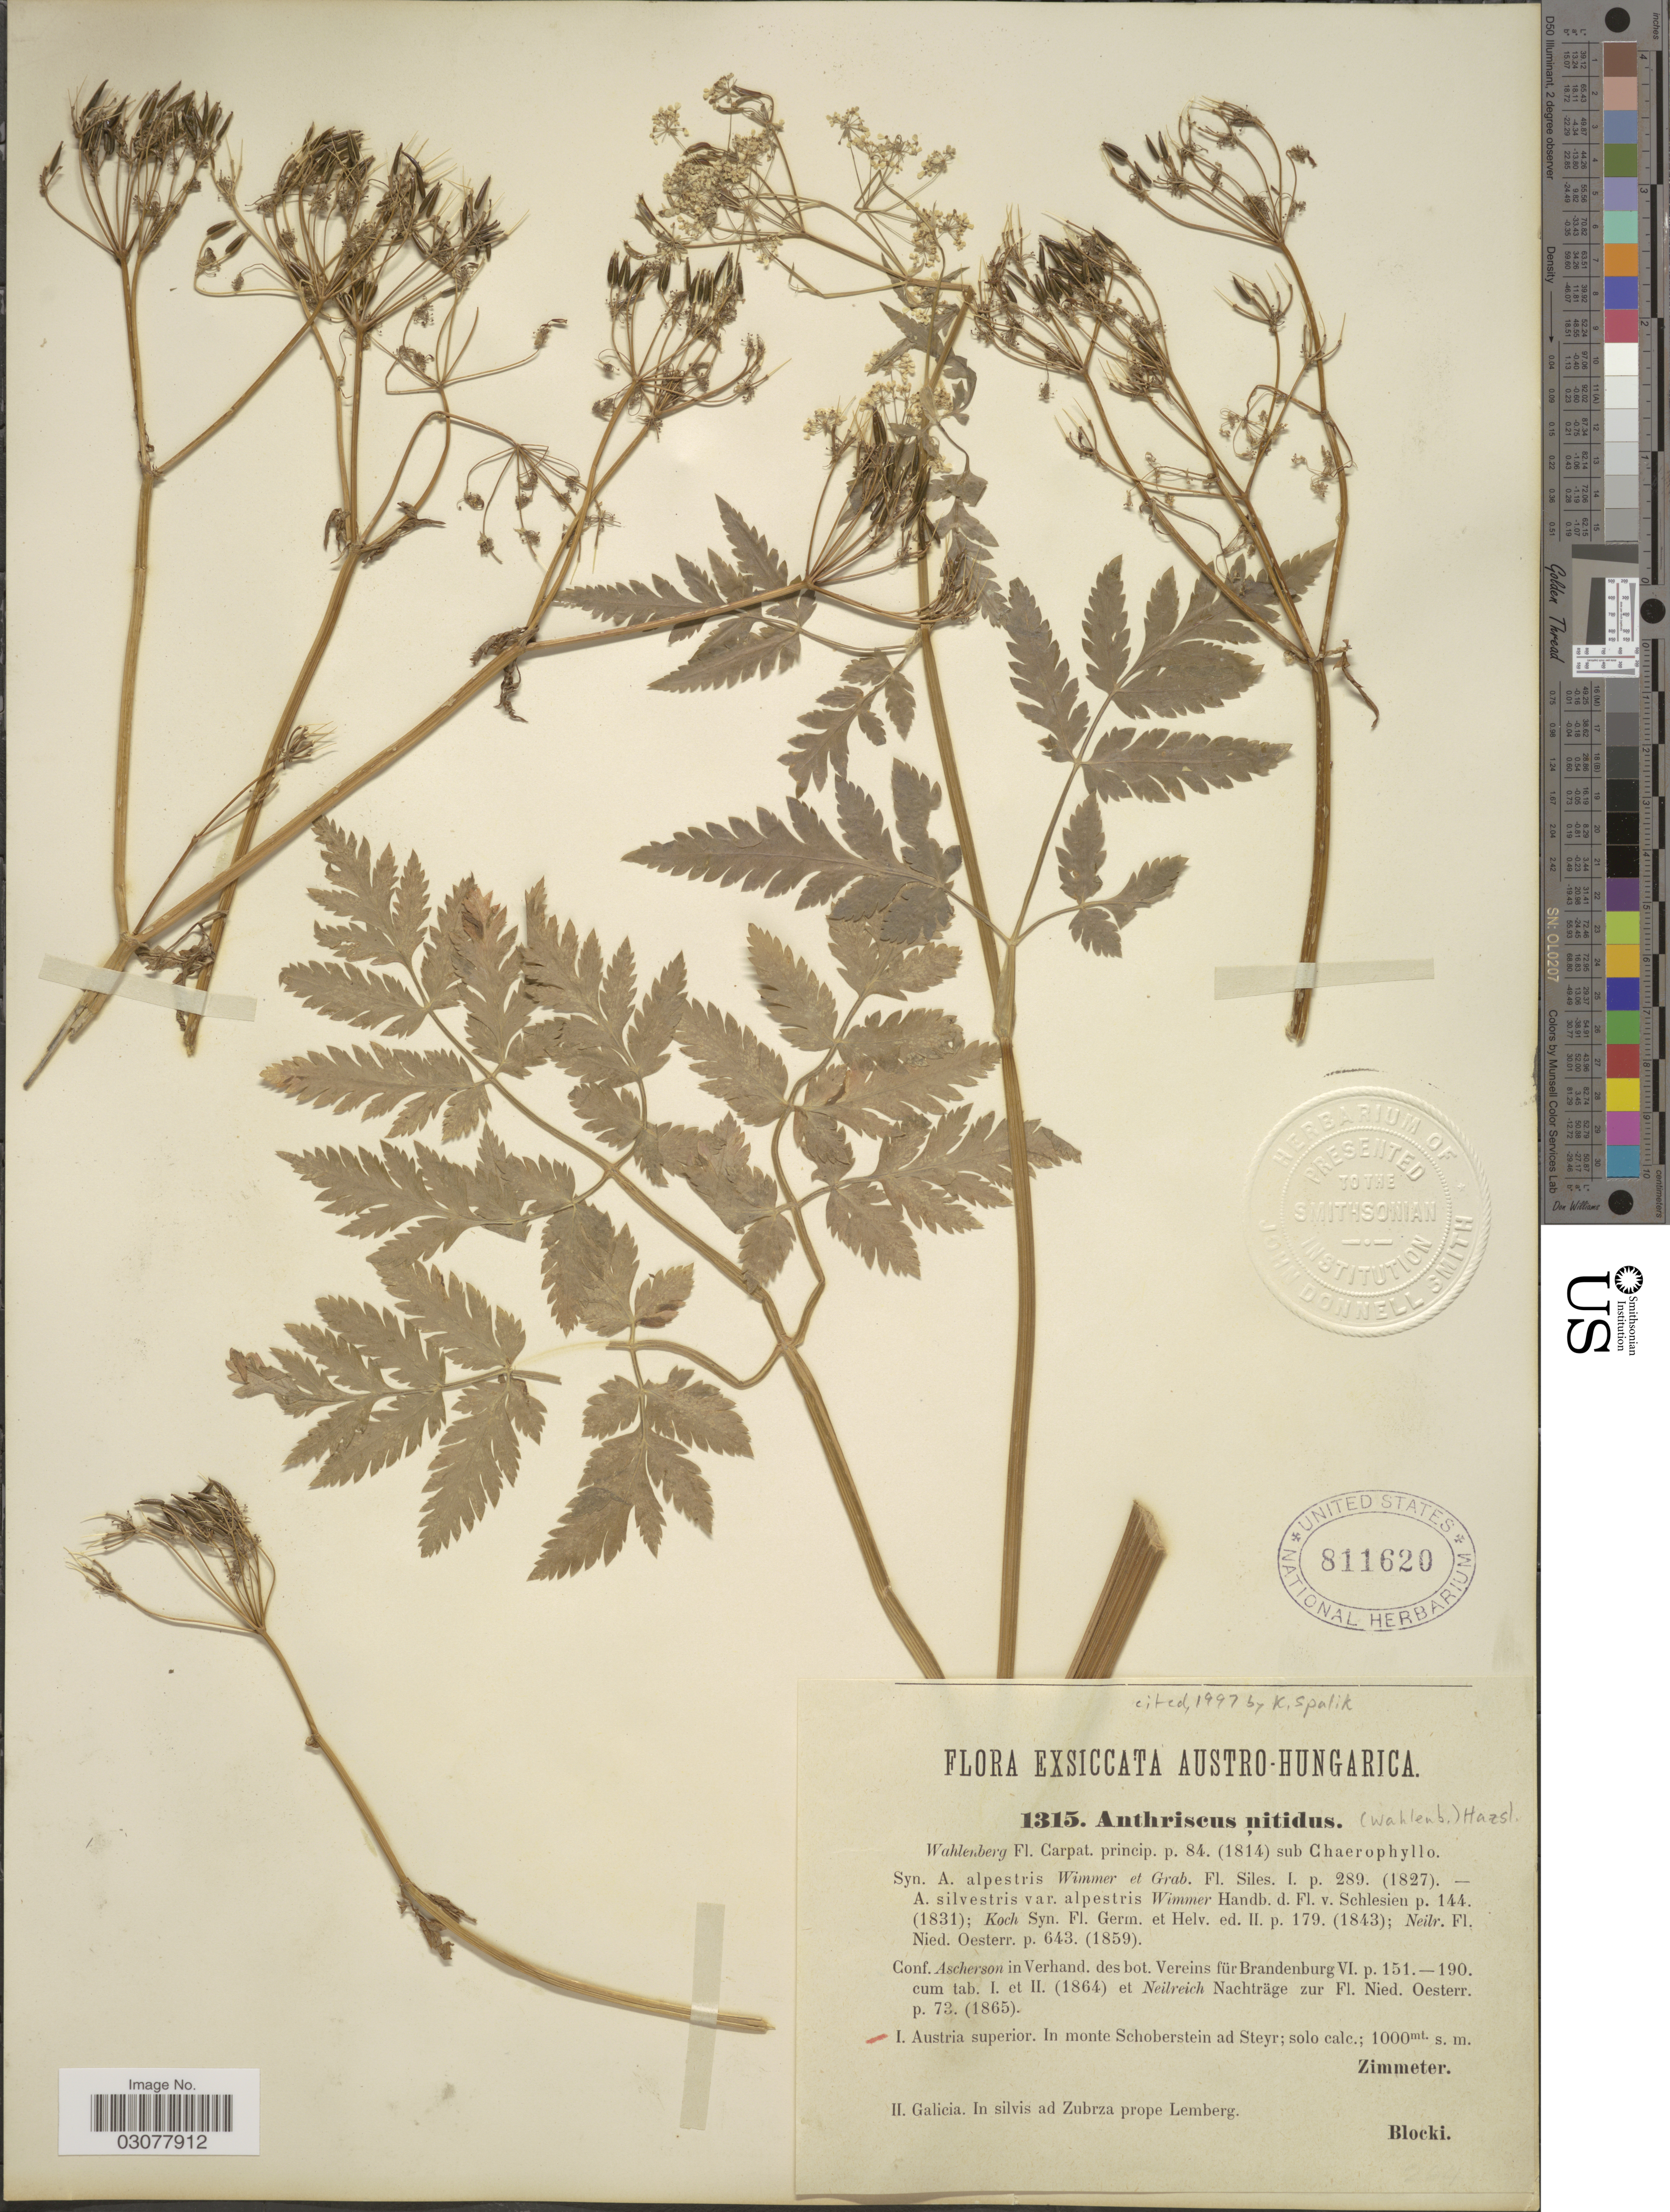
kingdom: Plantae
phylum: Tracheophyta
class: Magnoliopsida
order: Apiales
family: Apiaceae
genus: Anthriscus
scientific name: Anthriscus nitidus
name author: (Wahlenb.) Garcke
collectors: A. Zimmeter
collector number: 1315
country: Austria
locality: Austro-Hungarica, Austria superior. In monte Schoberstein ad Steyr.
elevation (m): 1000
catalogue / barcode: US 811620